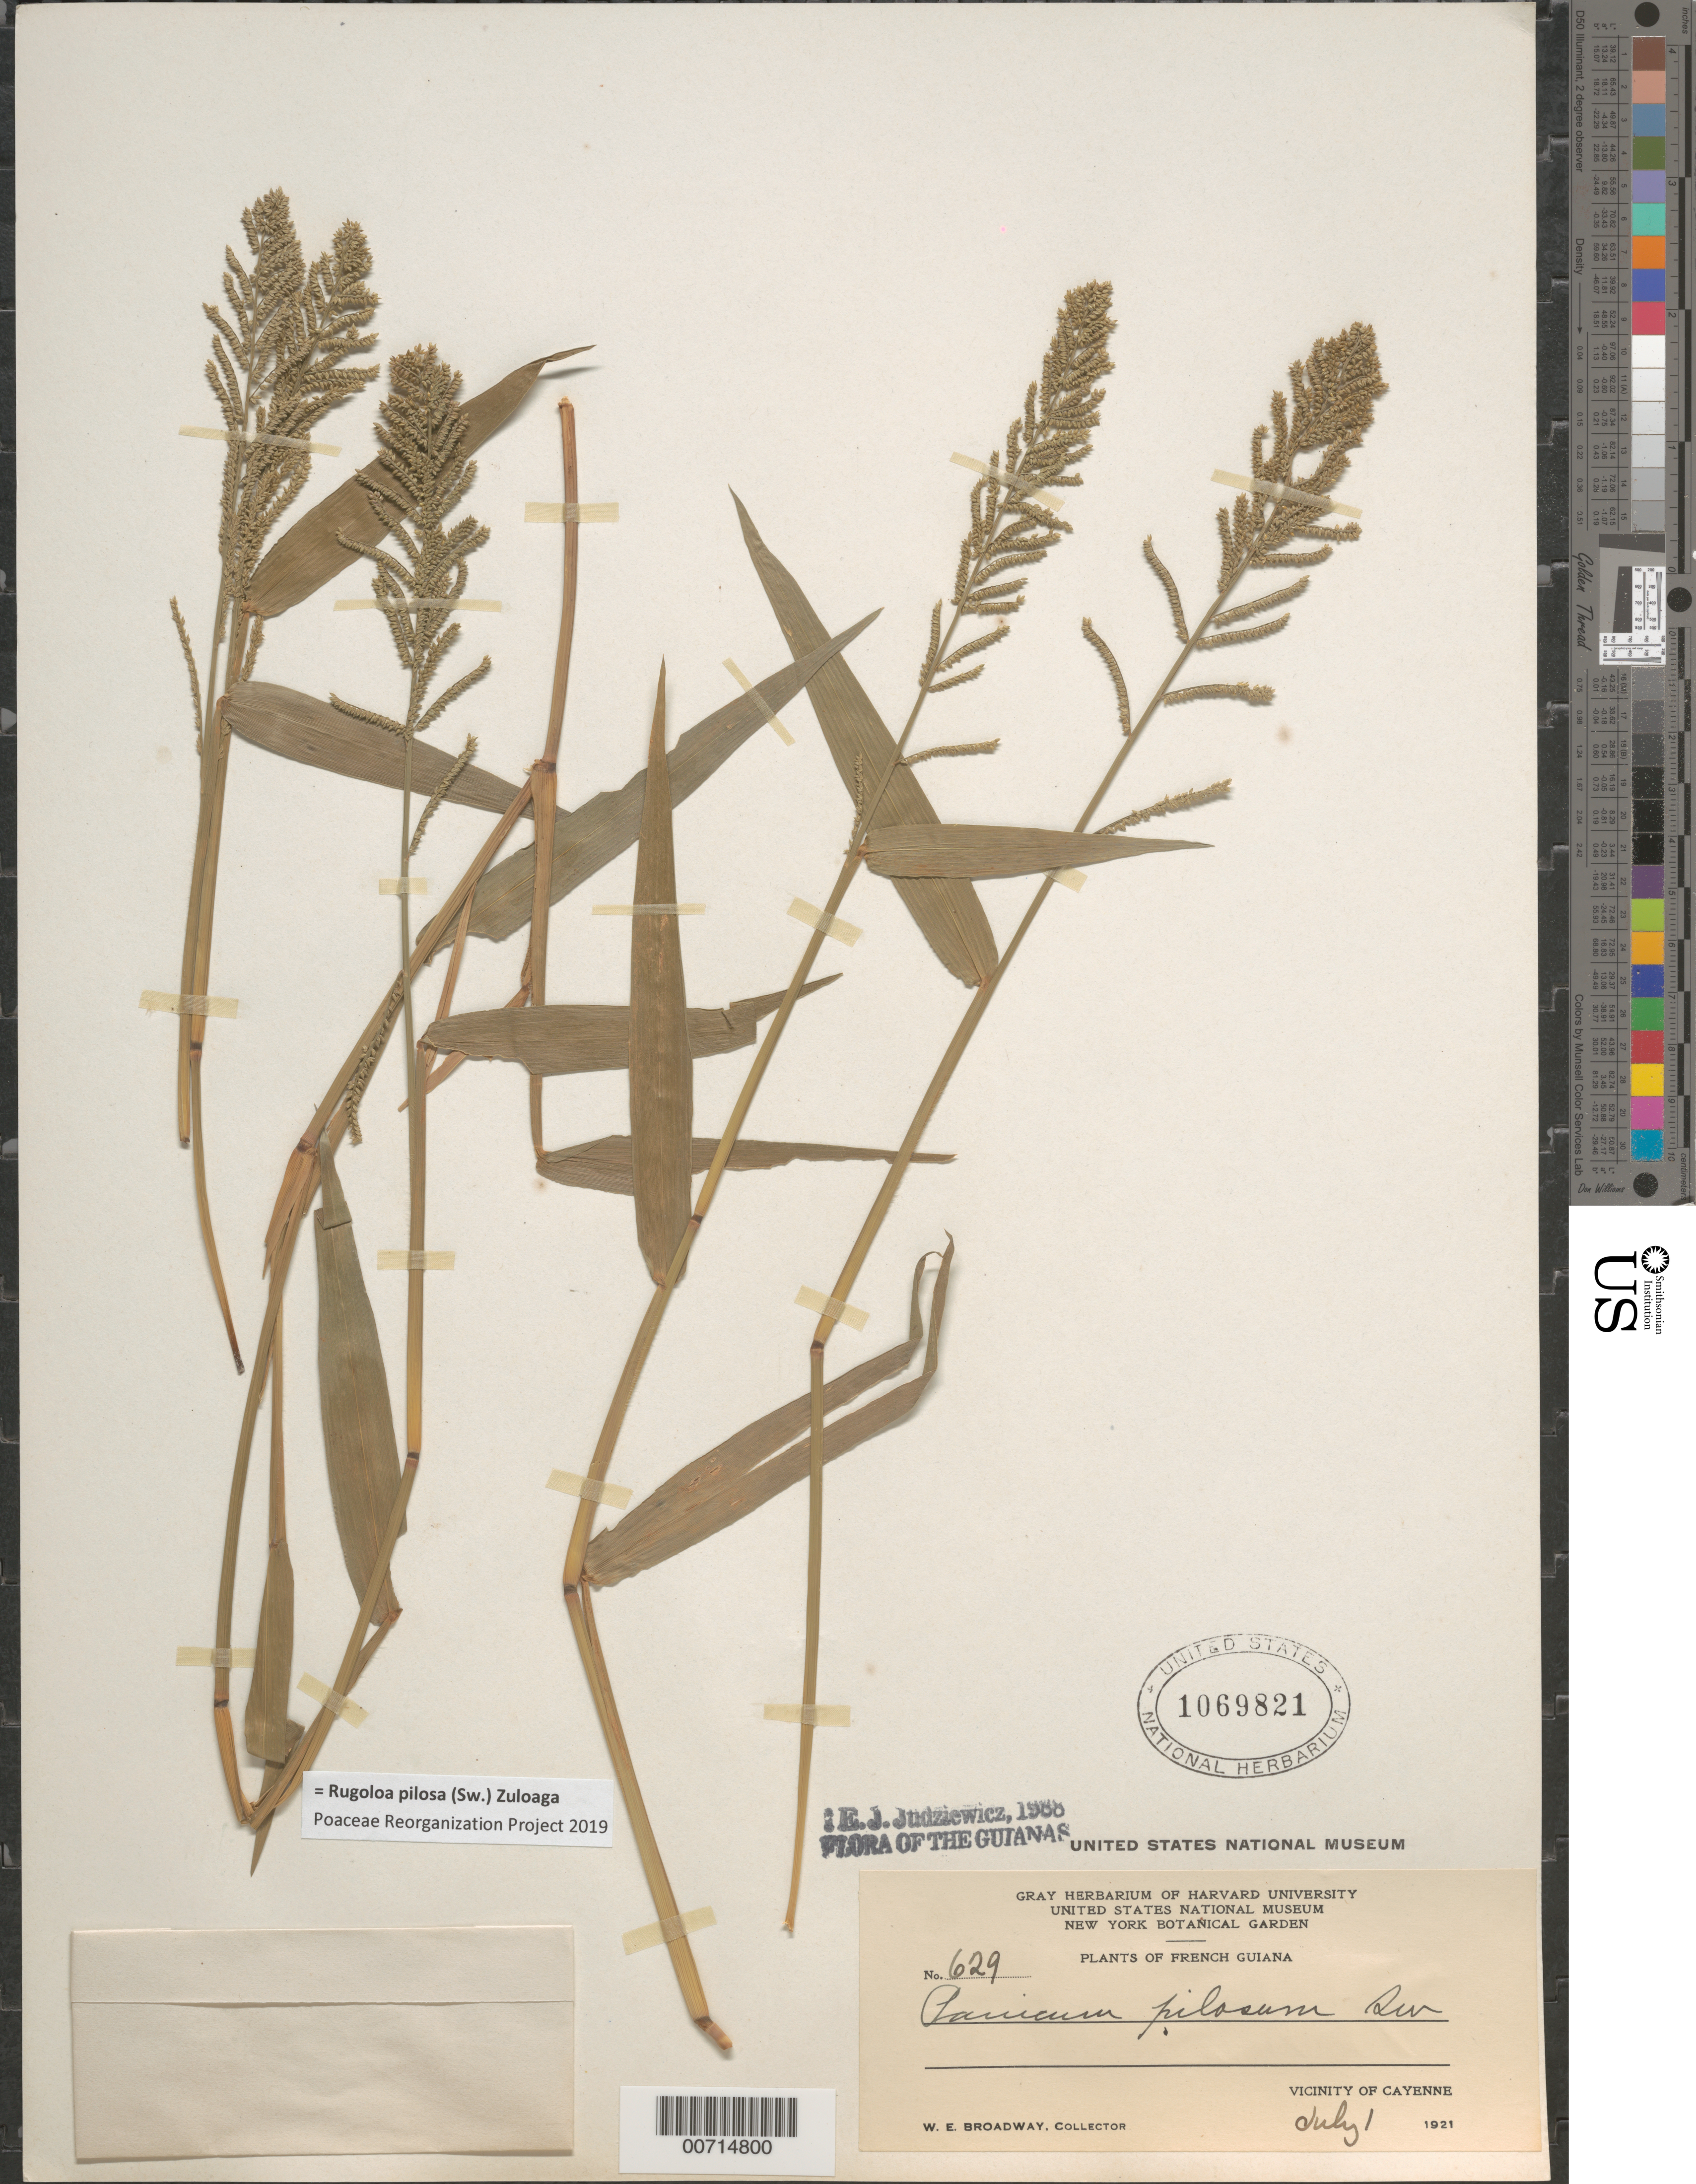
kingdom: Plantae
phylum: Tracheophyta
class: Liliopsida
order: Poales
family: Poaceae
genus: Panicum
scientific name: Panicum pilosum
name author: Sw.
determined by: Judziewicz, E. J.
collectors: W. E. Broadway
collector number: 629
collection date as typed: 1-Jul-21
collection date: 1921-07-01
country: French Guiana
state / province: Cayenne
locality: Cayenne, vic.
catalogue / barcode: US 1069821